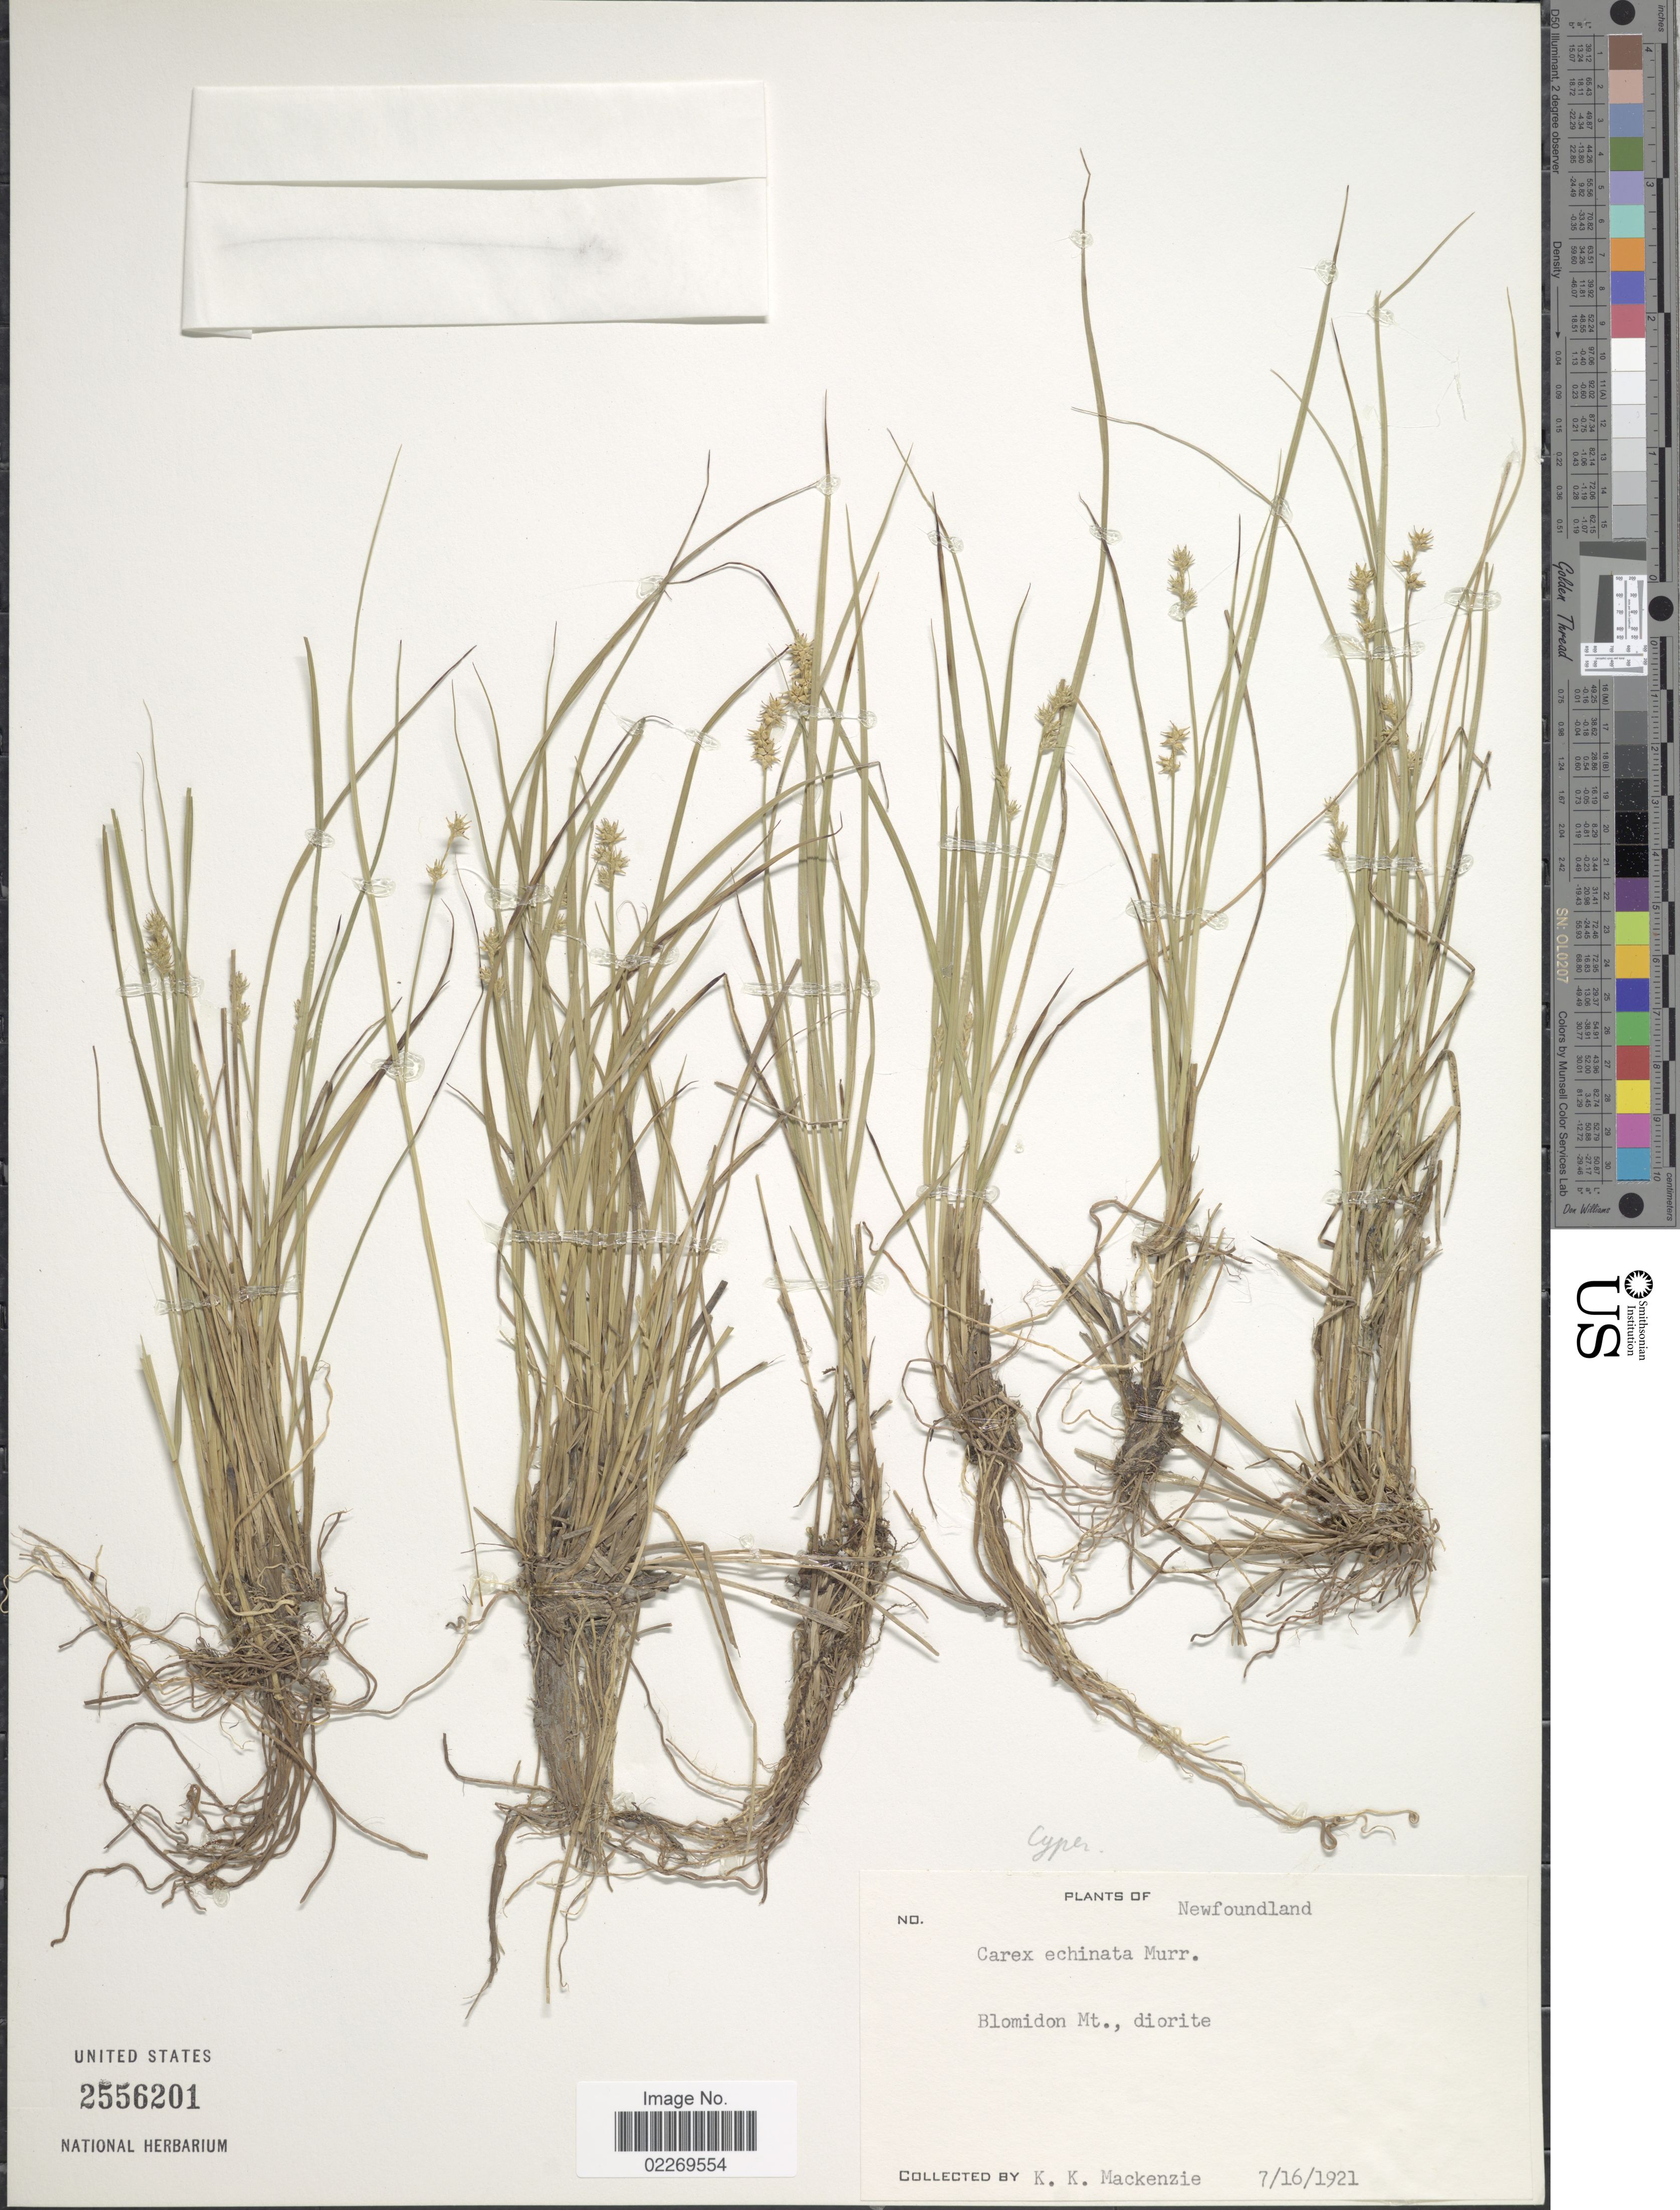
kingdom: Plantae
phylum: Tracheophyta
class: Liliopsida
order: Poales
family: Cyperaceae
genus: Carex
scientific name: Carex echinata subsp. echinata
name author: Murray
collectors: K. K. Mackenzie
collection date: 1921-07-16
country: Canada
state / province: Newfoundland and Labrador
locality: Blomidon Mt. diorite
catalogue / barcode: US 2556201